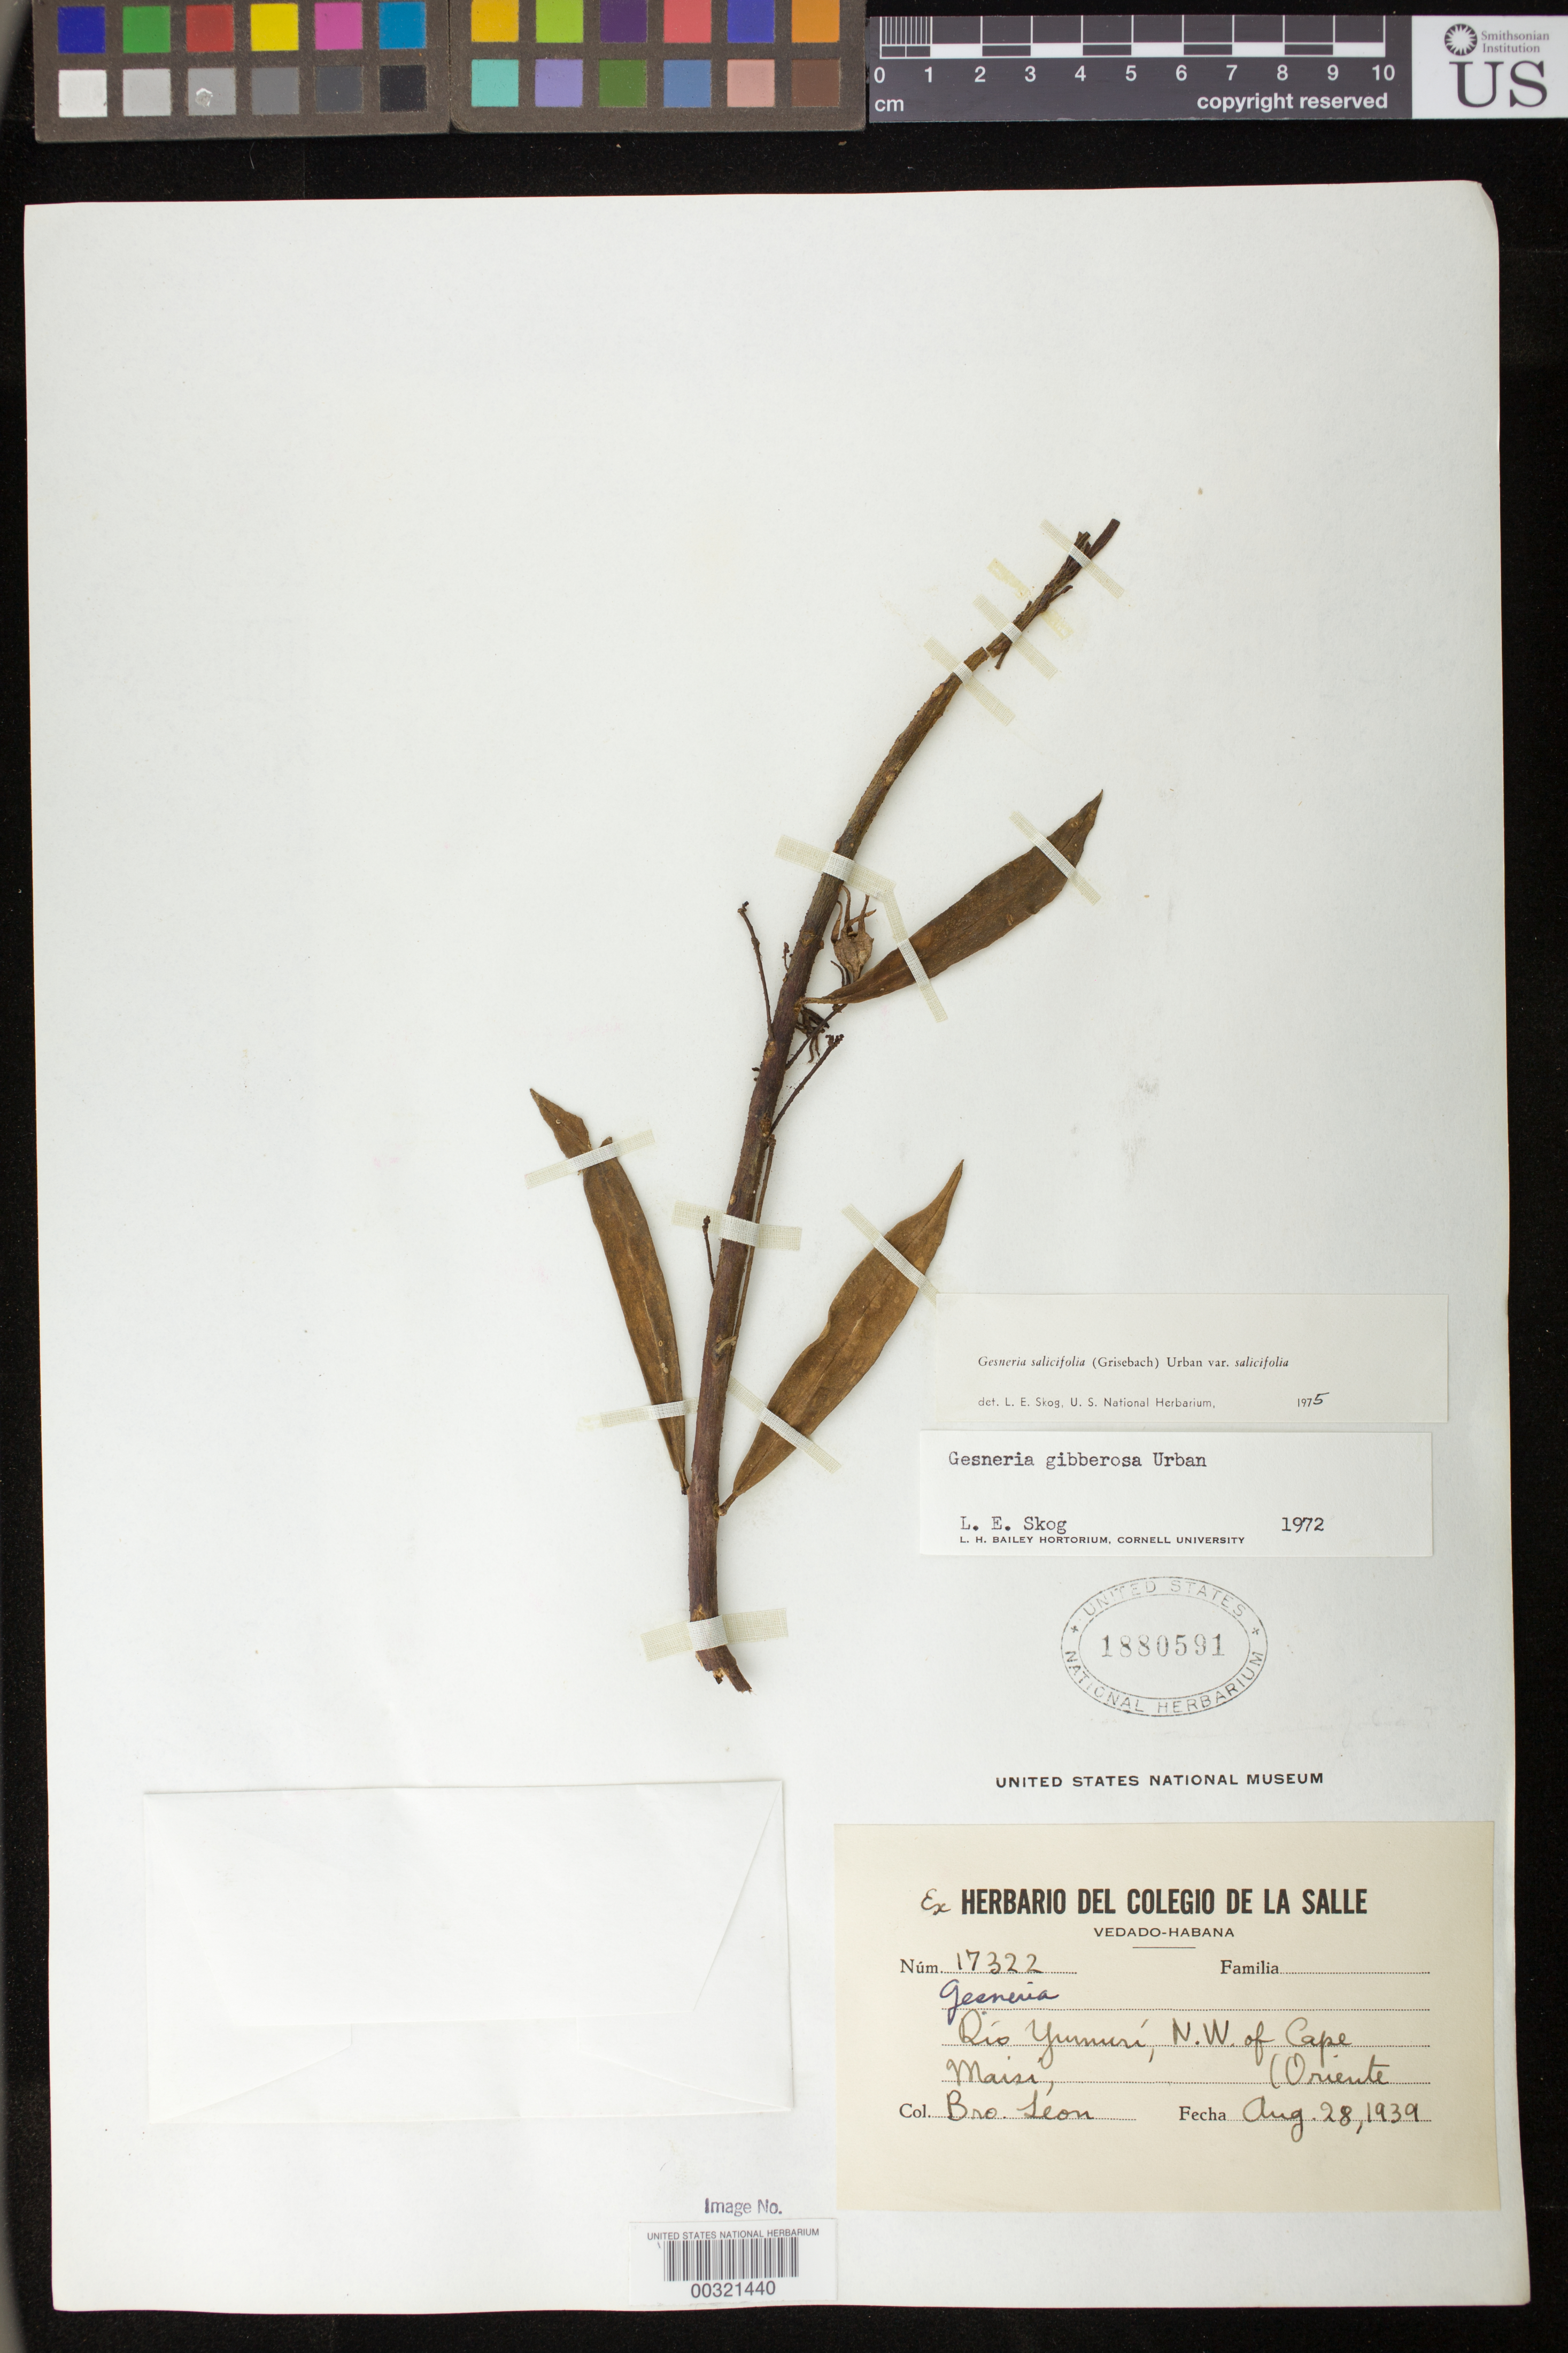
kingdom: Plantae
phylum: Tracheophyta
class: Magnoliopsida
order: Lamiales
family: Gesneriaceae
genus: Gesneria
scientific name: Gesneria salicifolia var. salicifolia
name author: (Griseb.) Urb.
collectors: F. Leon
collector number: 17322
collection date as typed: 28 Aug 1939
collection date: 1939-08-28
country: Cuba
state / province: Oriente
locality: Rio Yumurí, NW of Cape Maisi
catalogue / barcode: US 1880591